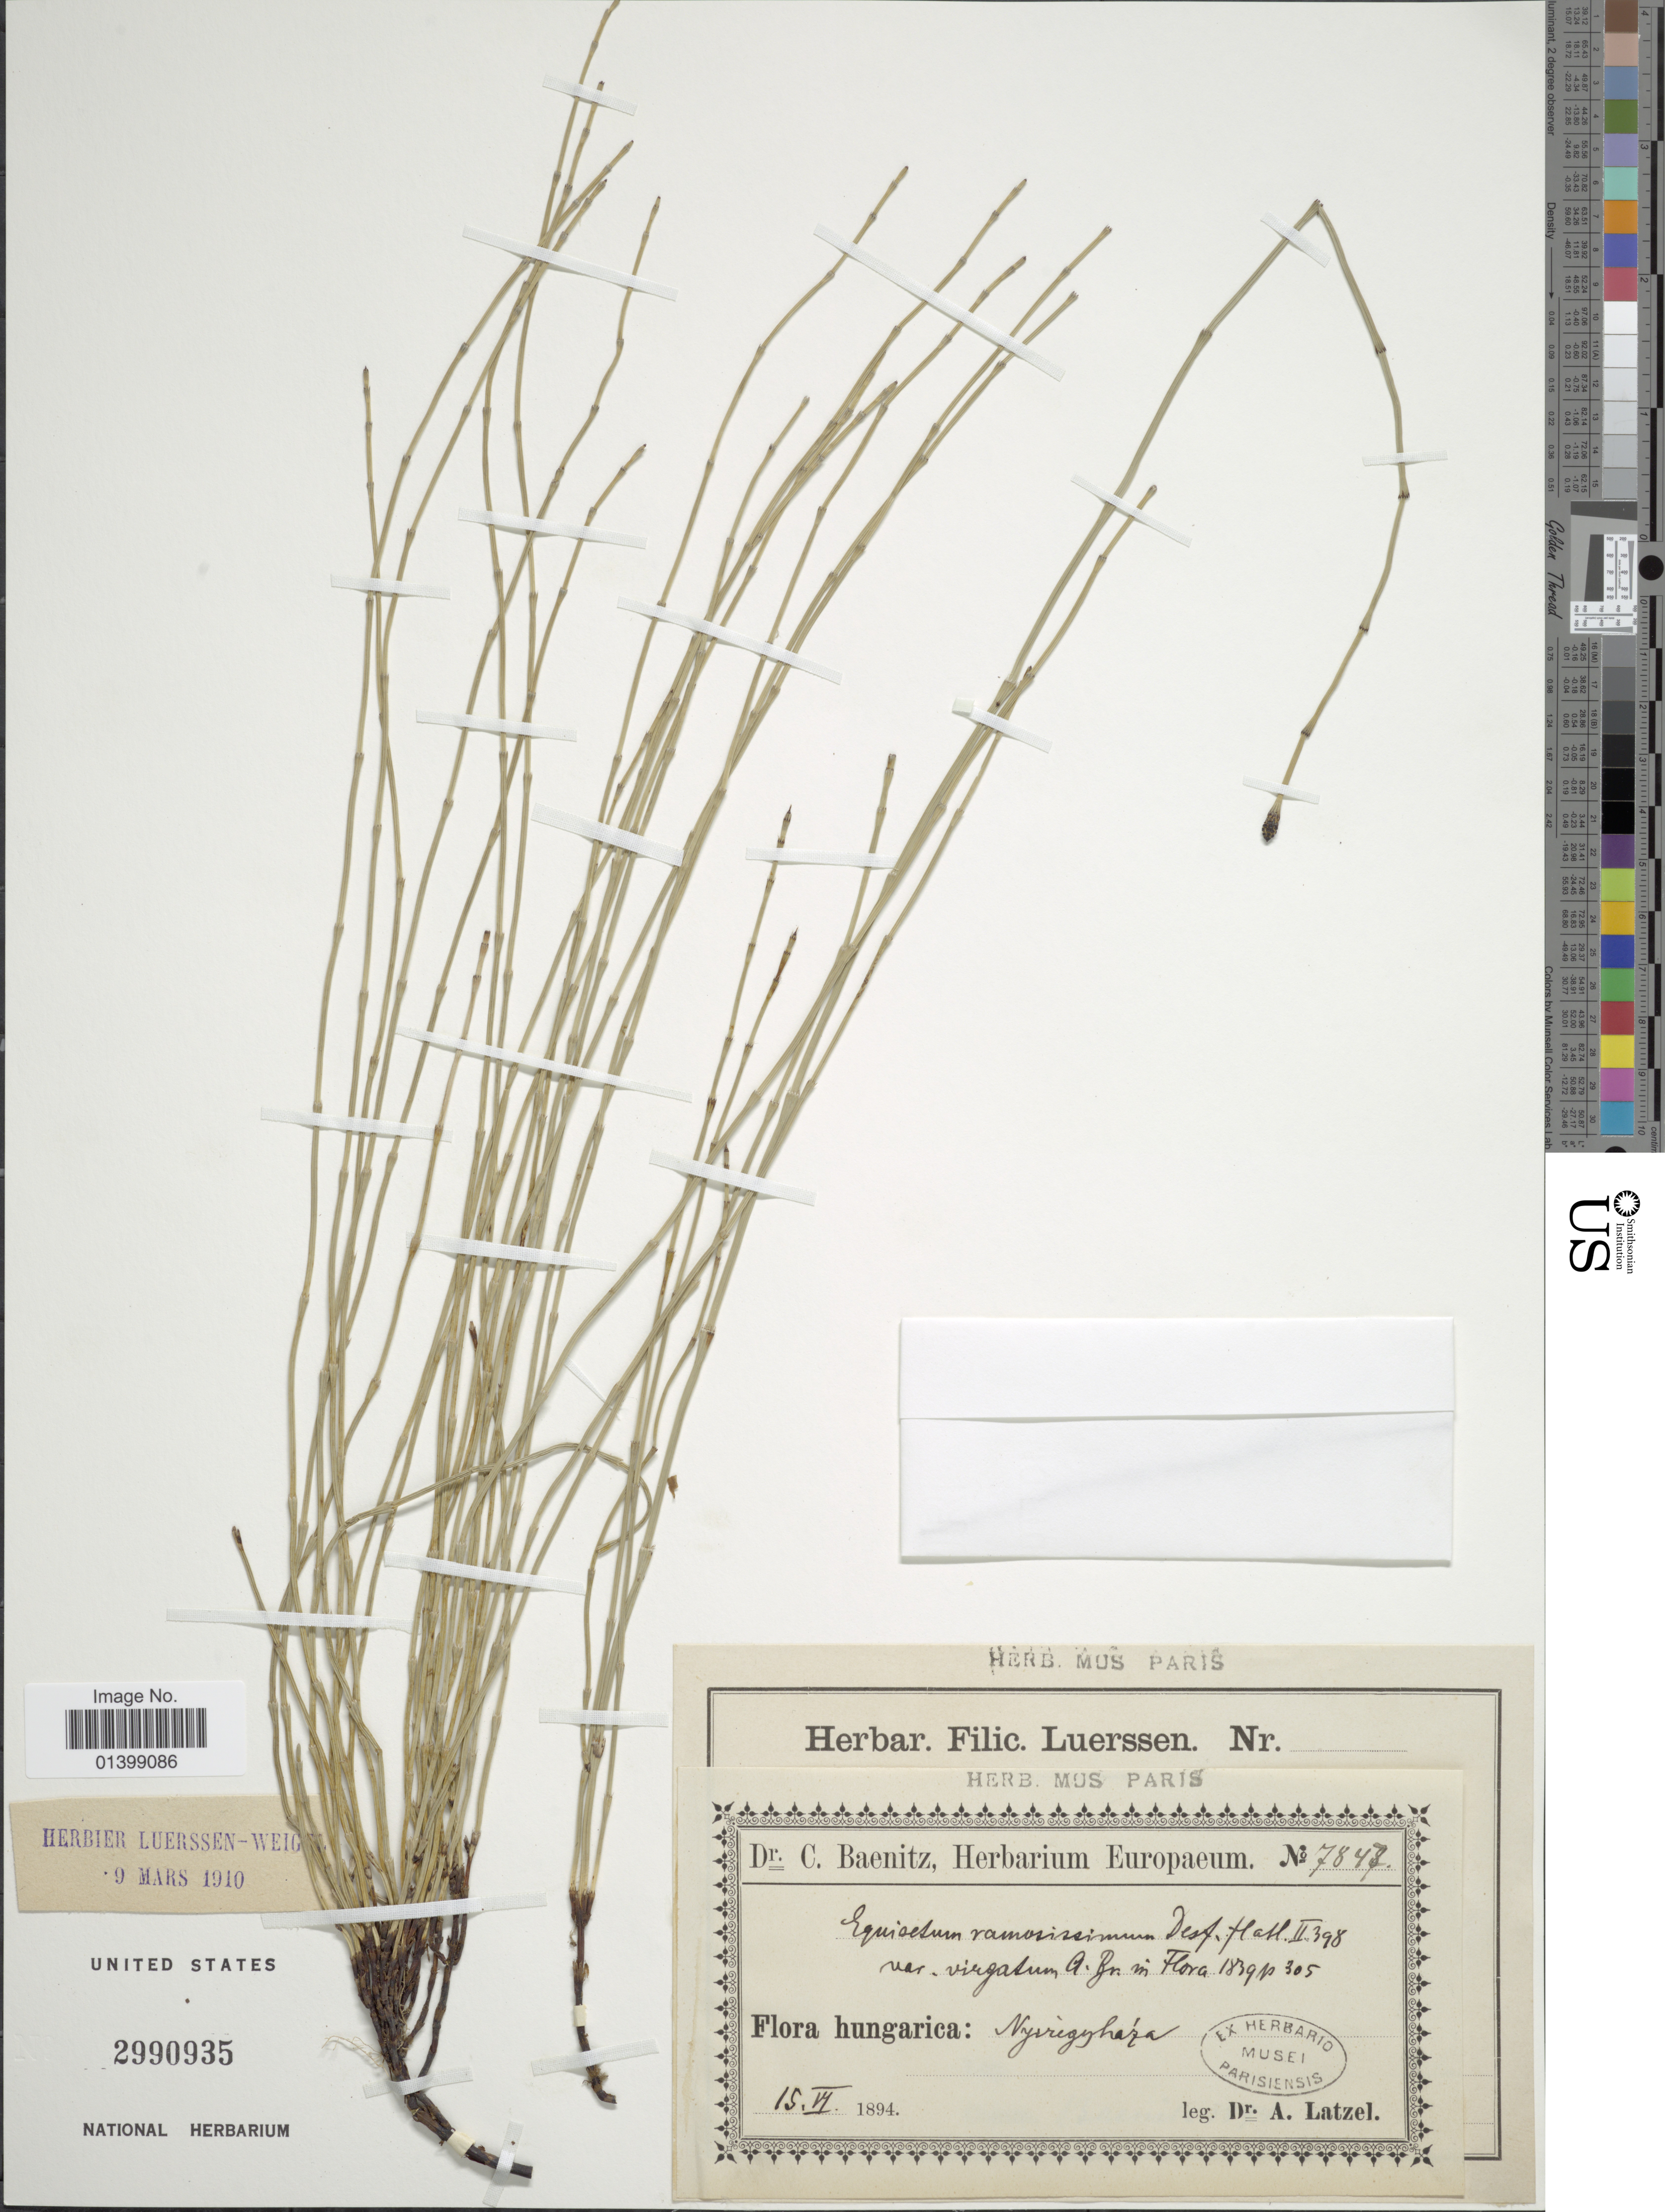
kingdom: Plantae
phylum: Tracheophyta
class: Polypodiopsida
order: Equisetales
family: Equisetaceae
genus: Equisetum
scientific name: Equisetum ramosissimum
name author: Desf.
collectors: A. Latzel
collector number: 7847 *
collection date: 1894-06-15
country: Hungary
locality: Nyiregyhaza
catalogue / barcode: US 2990935